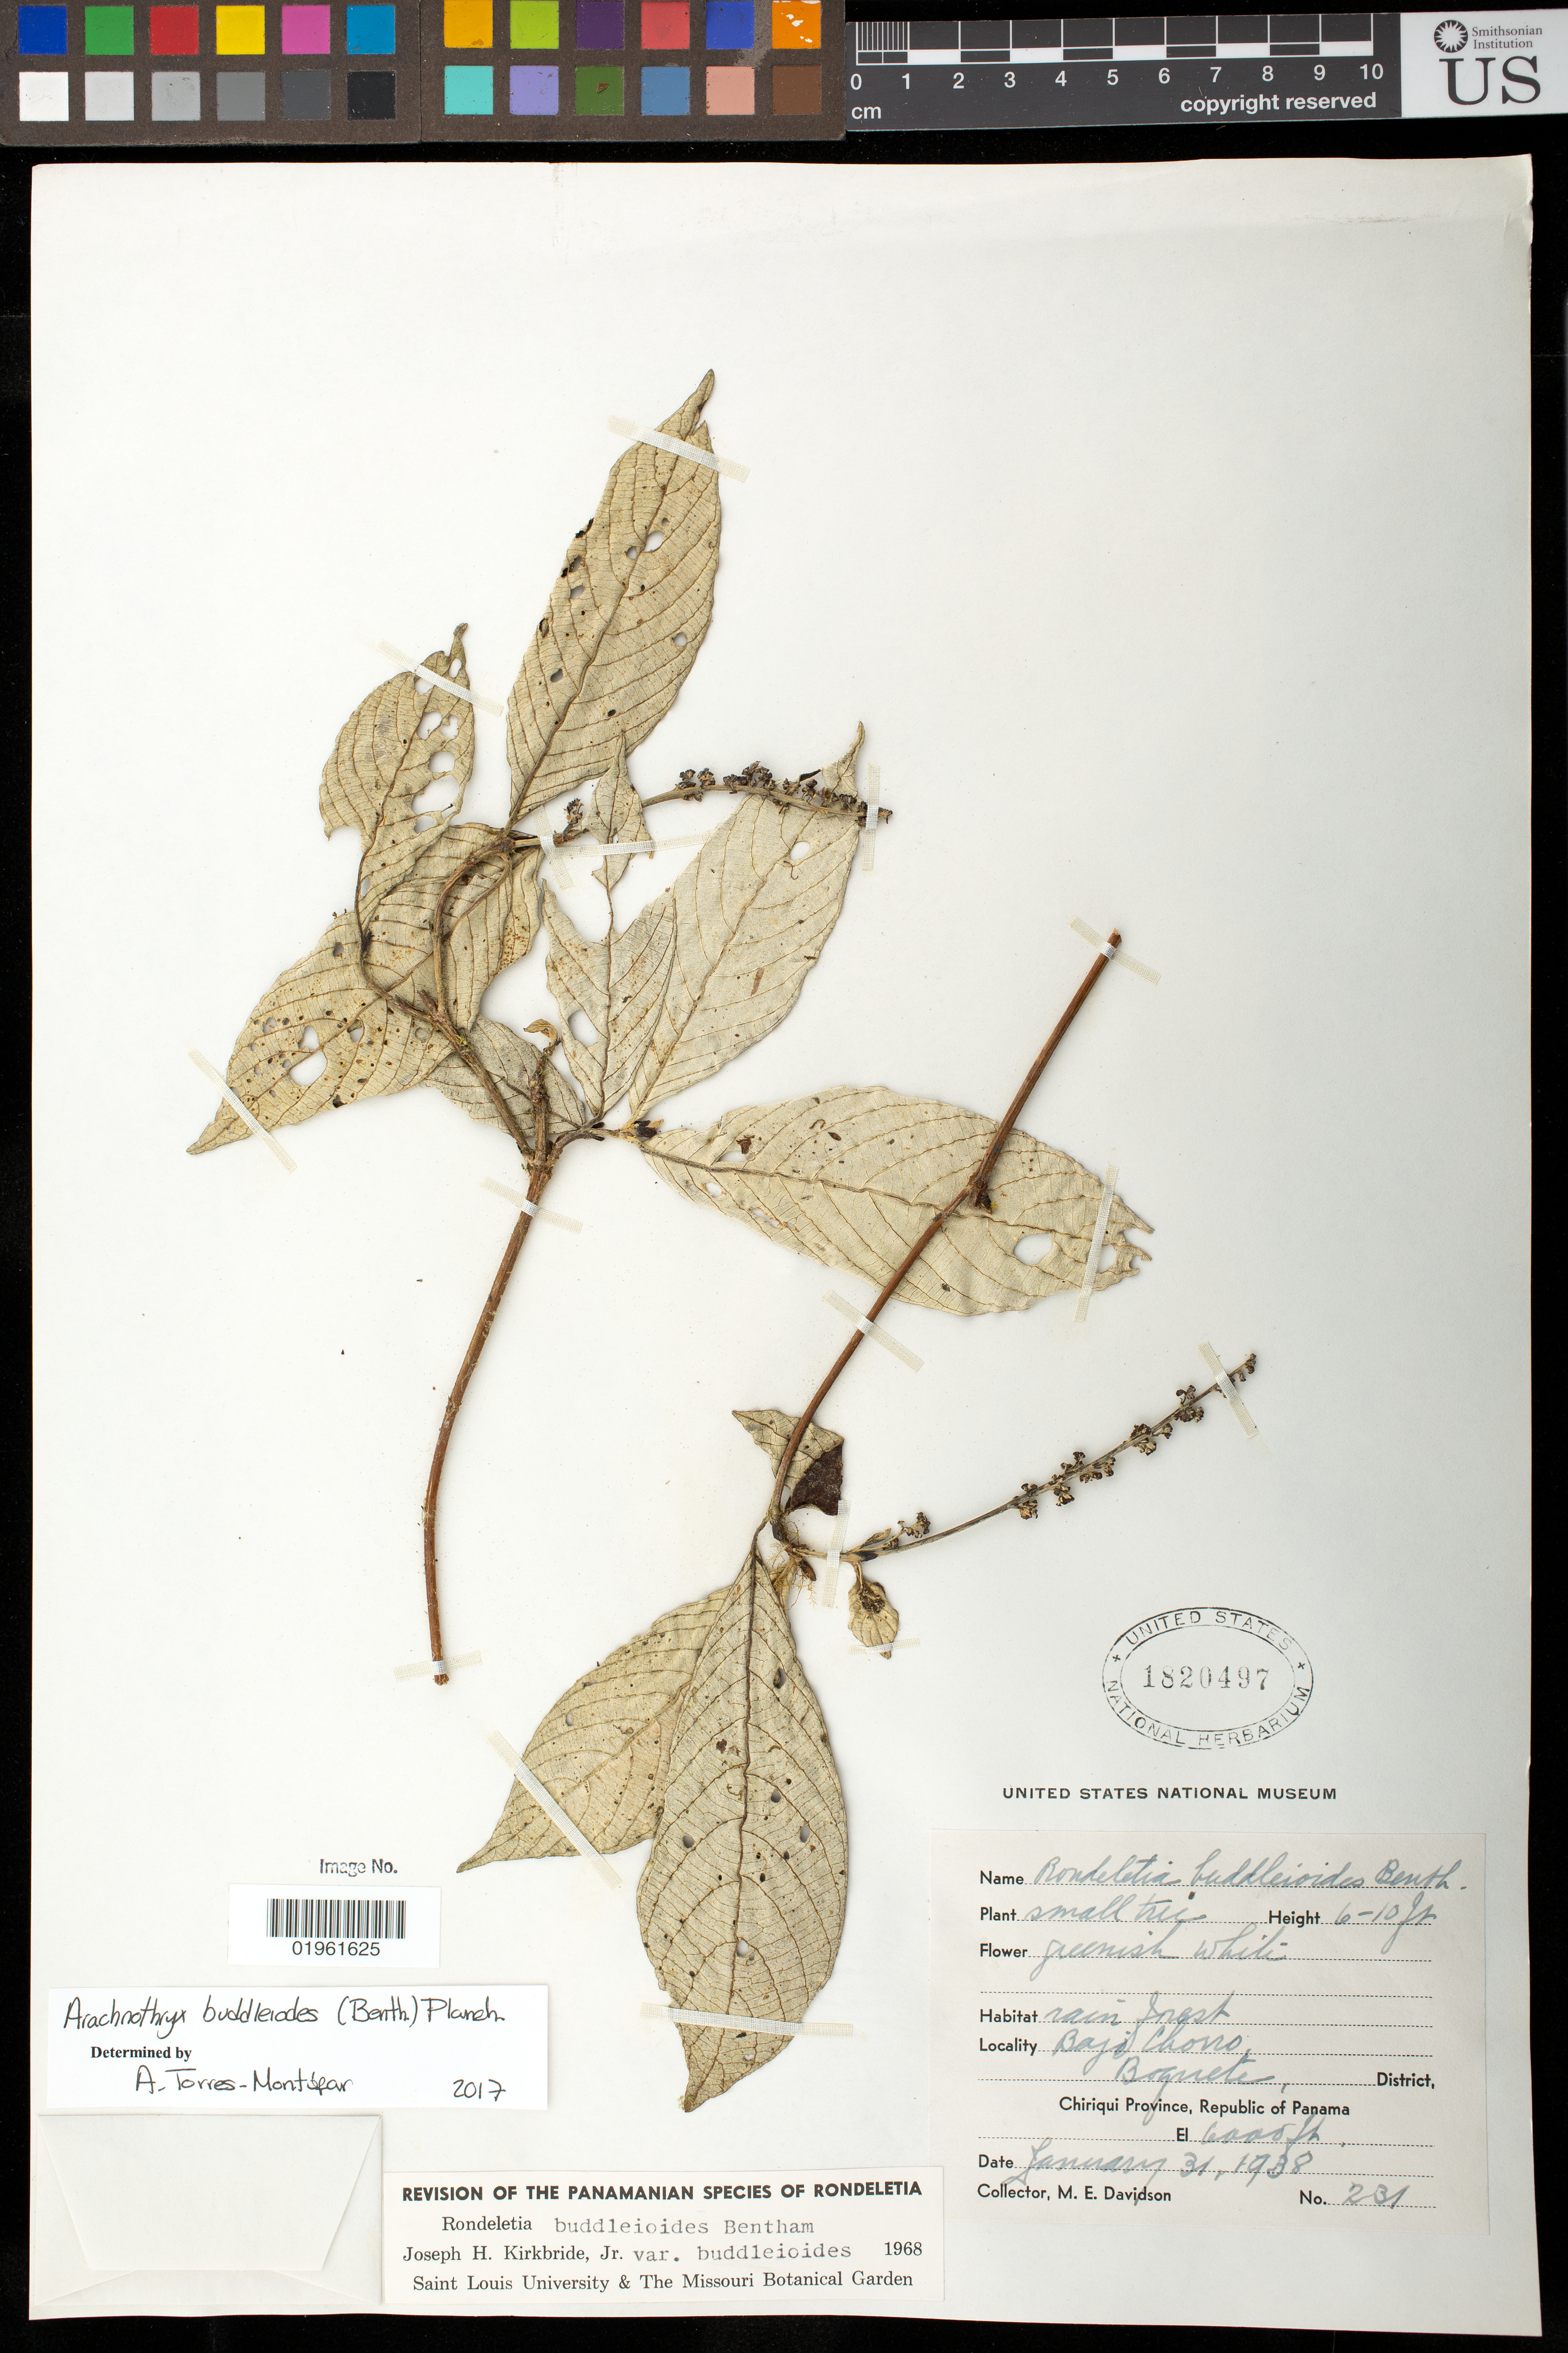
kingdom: Plantae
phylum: Tracheophyta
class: Magnoliopsida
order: Gentianales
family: Rubiaceae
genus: Arachnothryx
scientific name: Arachnothryx buddleioides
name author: (Benth.) Planch.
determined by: Montúfar, Alejandro Torres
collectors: M. E. Davidson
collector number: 231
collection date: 1938-01-31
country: Panama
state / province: Chiriqui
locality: Bajo Chous, Boquette District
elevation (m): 1829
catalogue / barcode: US 1820497